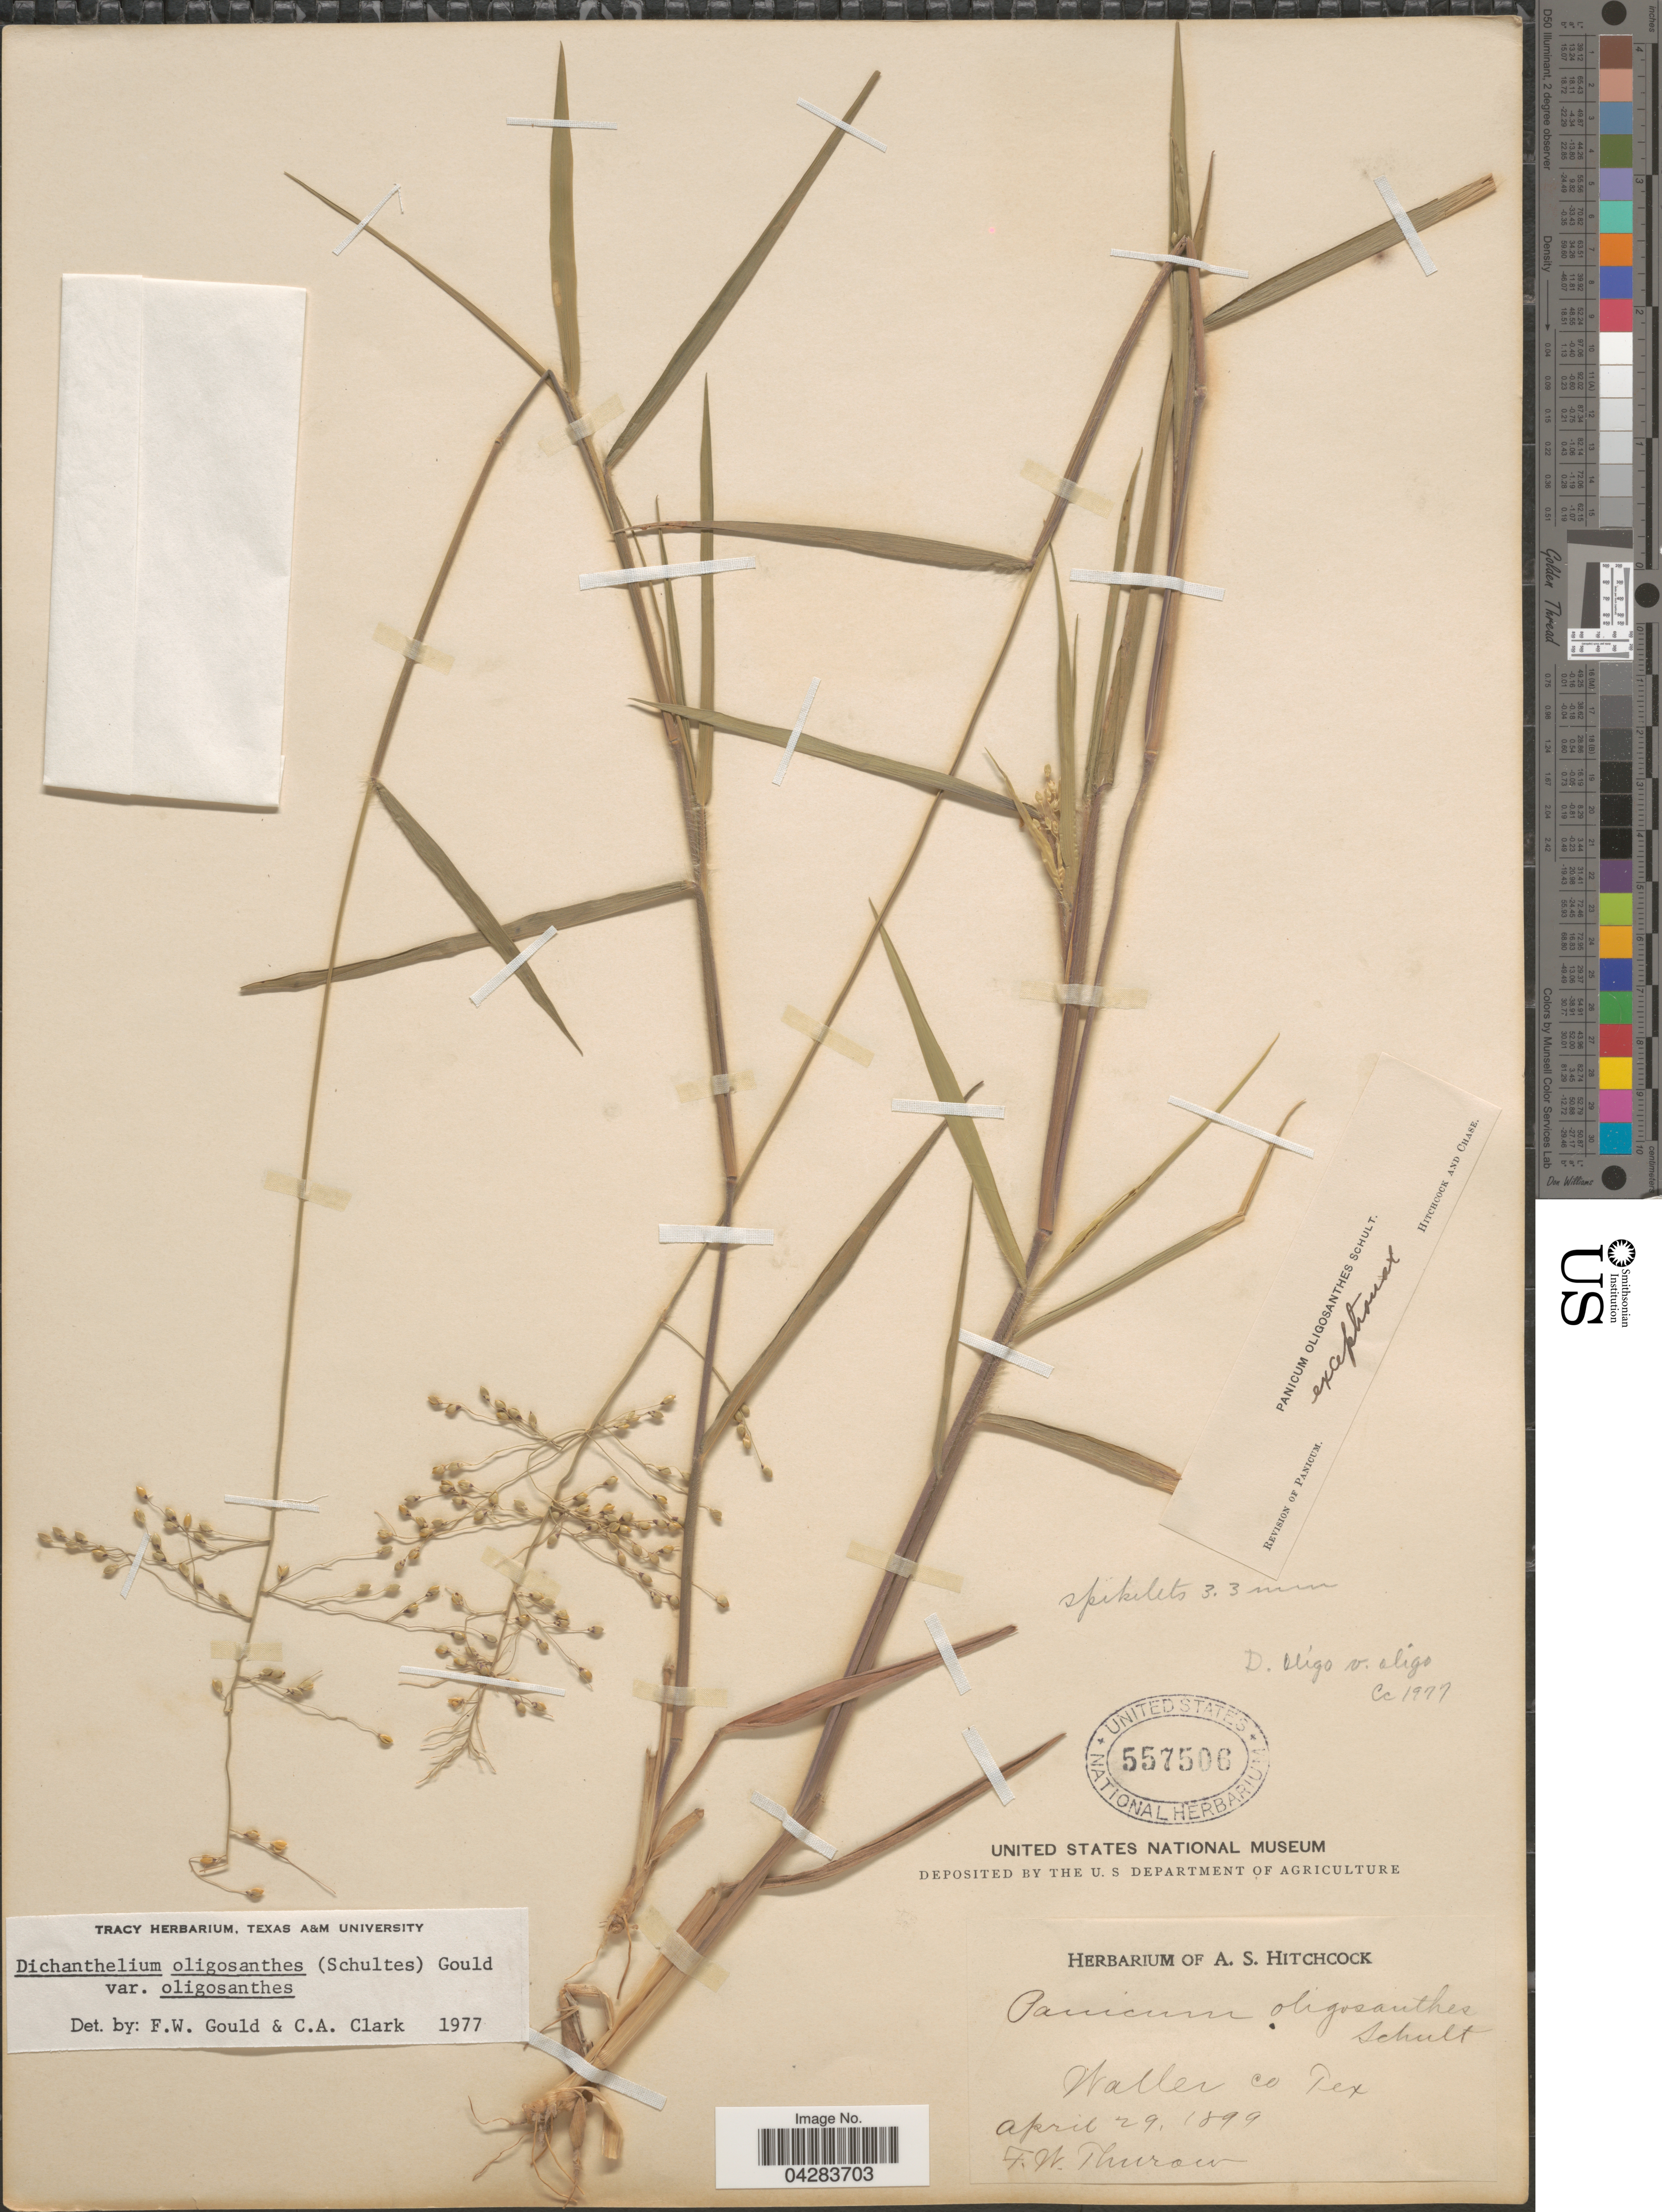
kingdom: Plantae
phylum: Tracheophyta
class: Liliopsida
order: Poales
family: Poaceae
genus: Dichanthelium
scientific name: Dichanthelium oligosanthes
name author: (Schult.) Gould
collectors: F. W. Thurow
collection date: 1899-04-29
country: United States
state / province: Texas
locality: Waller Co.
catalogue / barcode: US 557506